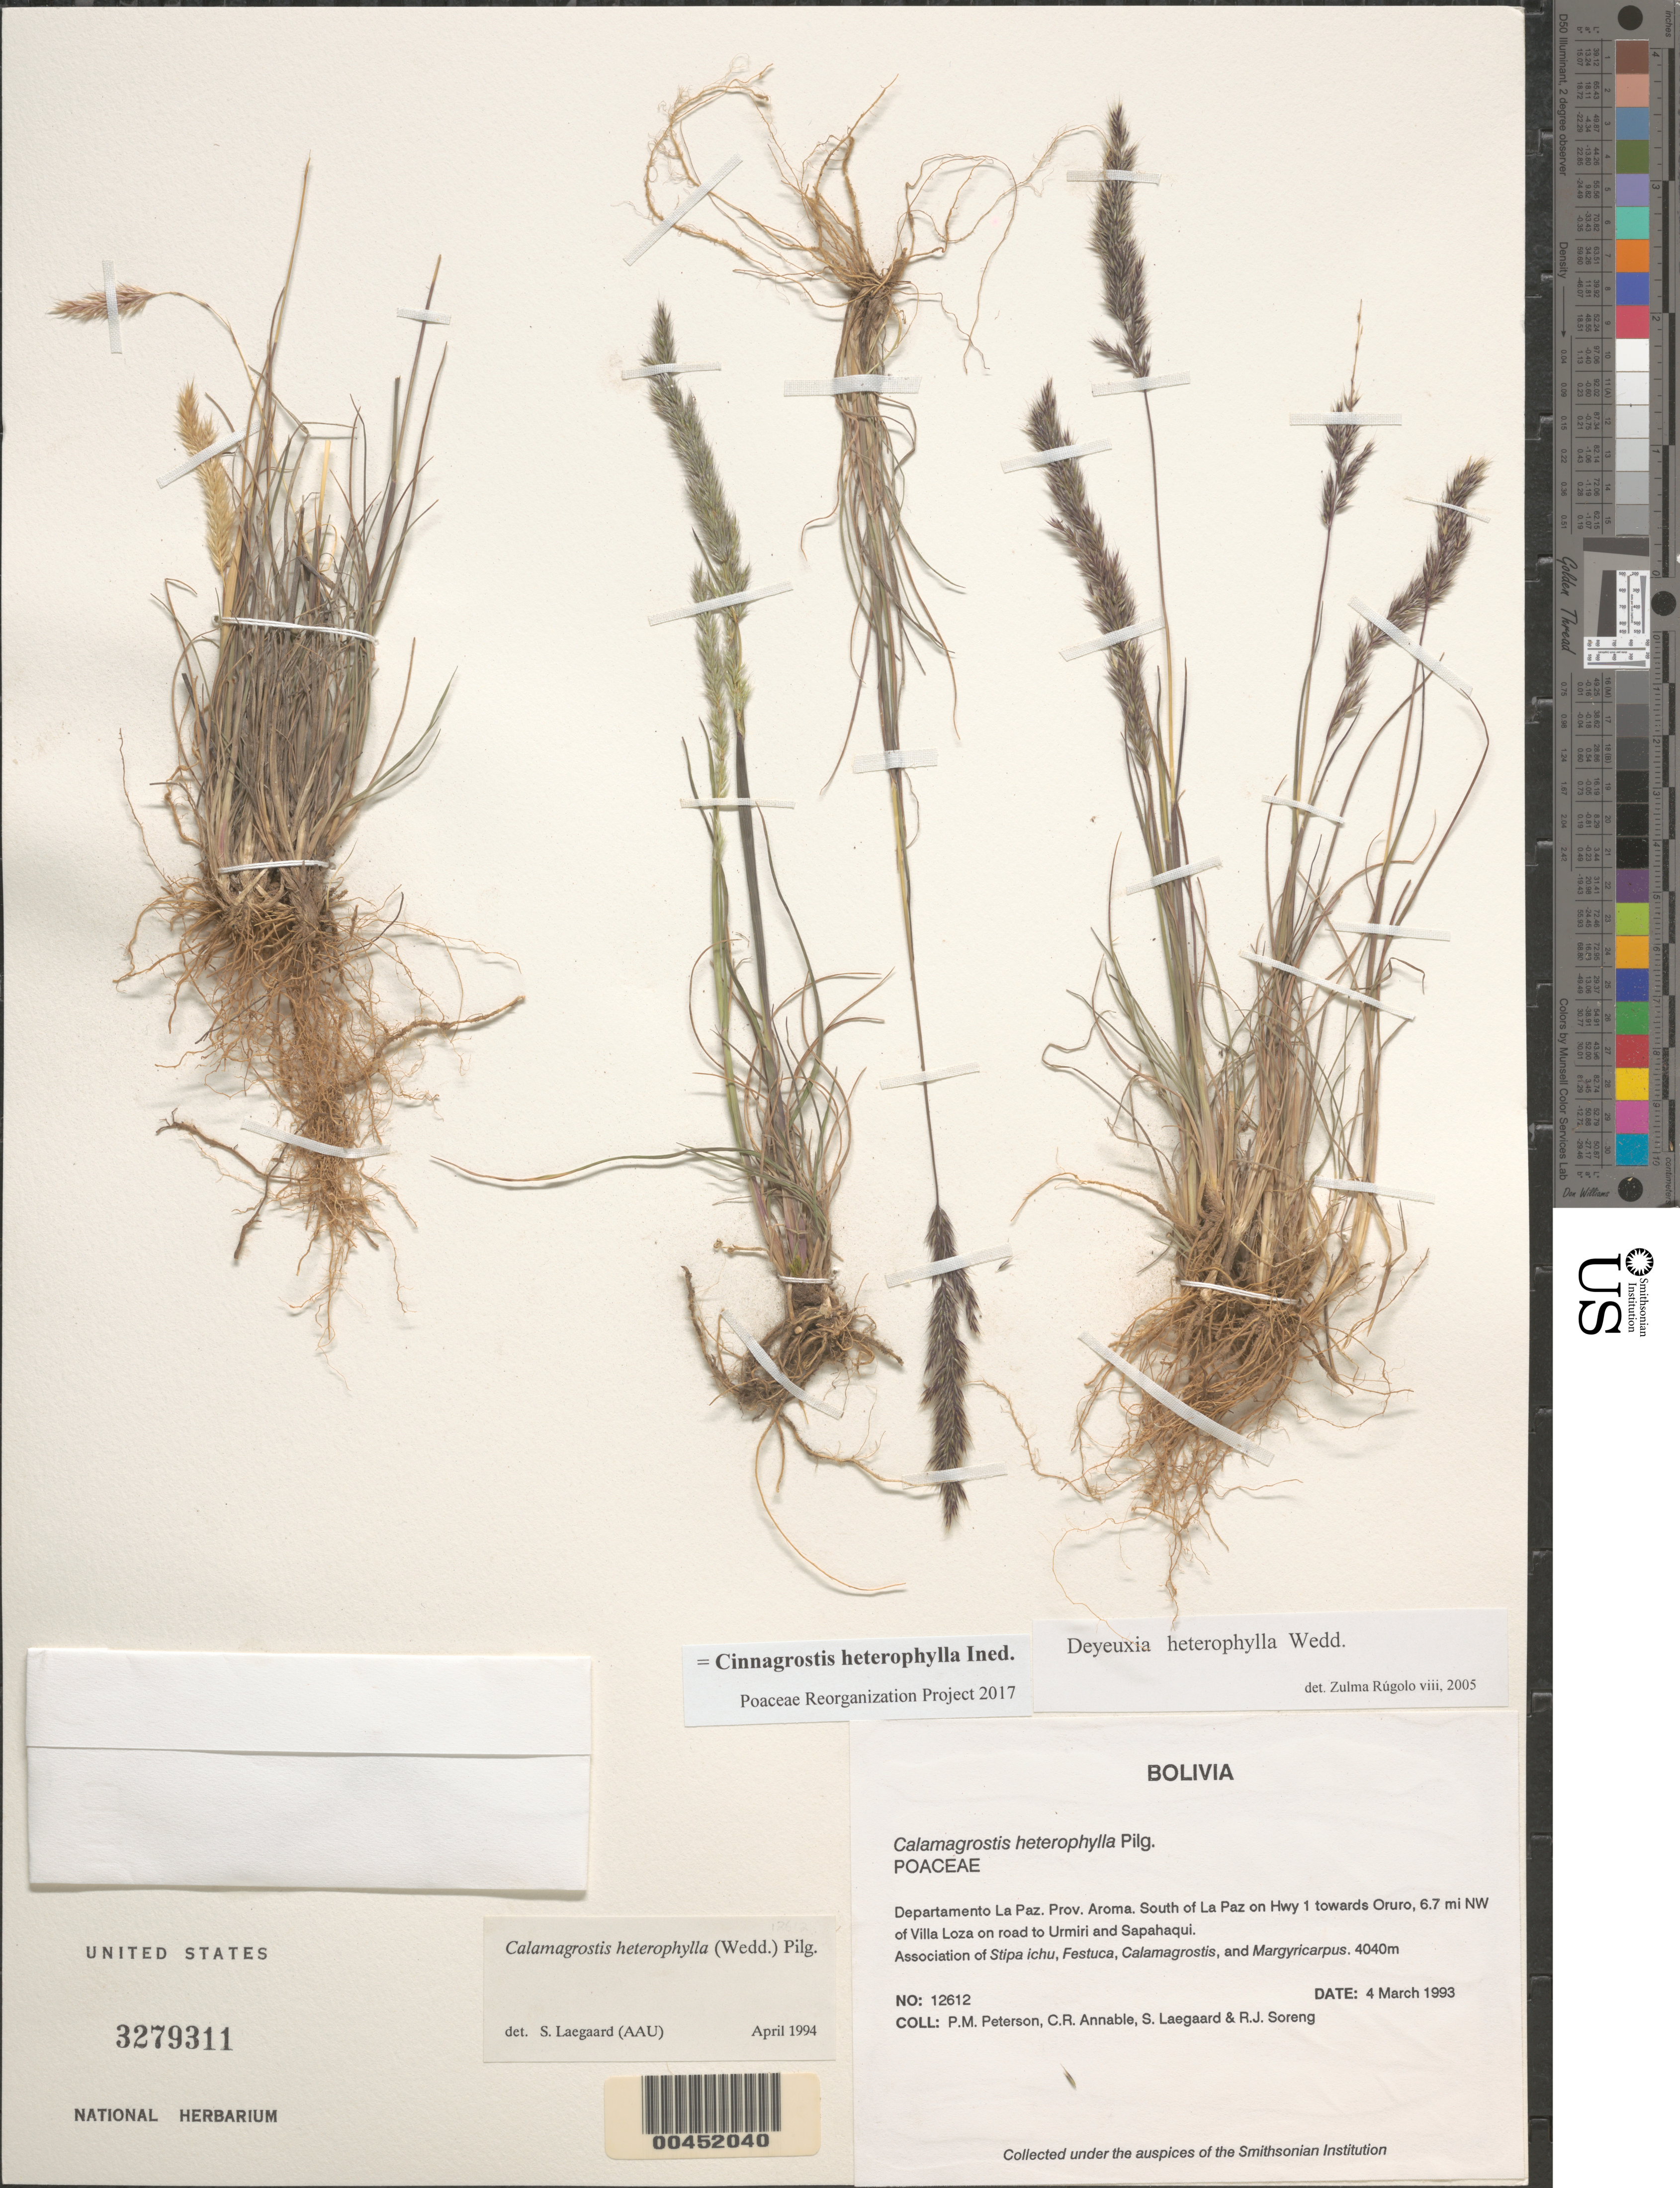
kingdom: Plantae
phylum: Tracheophyta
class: Liliopsida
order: Poales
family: Poaceae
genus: Cinnagrostis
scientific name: Cinnagrostis heterophylla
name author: (Wedd.) P.M. Peterson et al.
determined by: Poaceae Reorganization Project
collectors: P. M. Peterson, C. R. Annable, S. Lægaard & R. J. Soreng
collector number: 12612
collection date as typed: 04 Mar 1993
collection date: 1993-03-04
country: Bolivia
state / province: La Paz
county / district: Aroma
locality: South of La Paz on Hwy 1 towards Oruro, 6.7 mi NW of Villa Loza on road to Urmiri and Sapahaqui.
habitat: Association of Stipa ichu, Festuca, Calamagrostis, and Margyricarpus.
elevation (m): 4040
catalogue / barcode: US 3279311